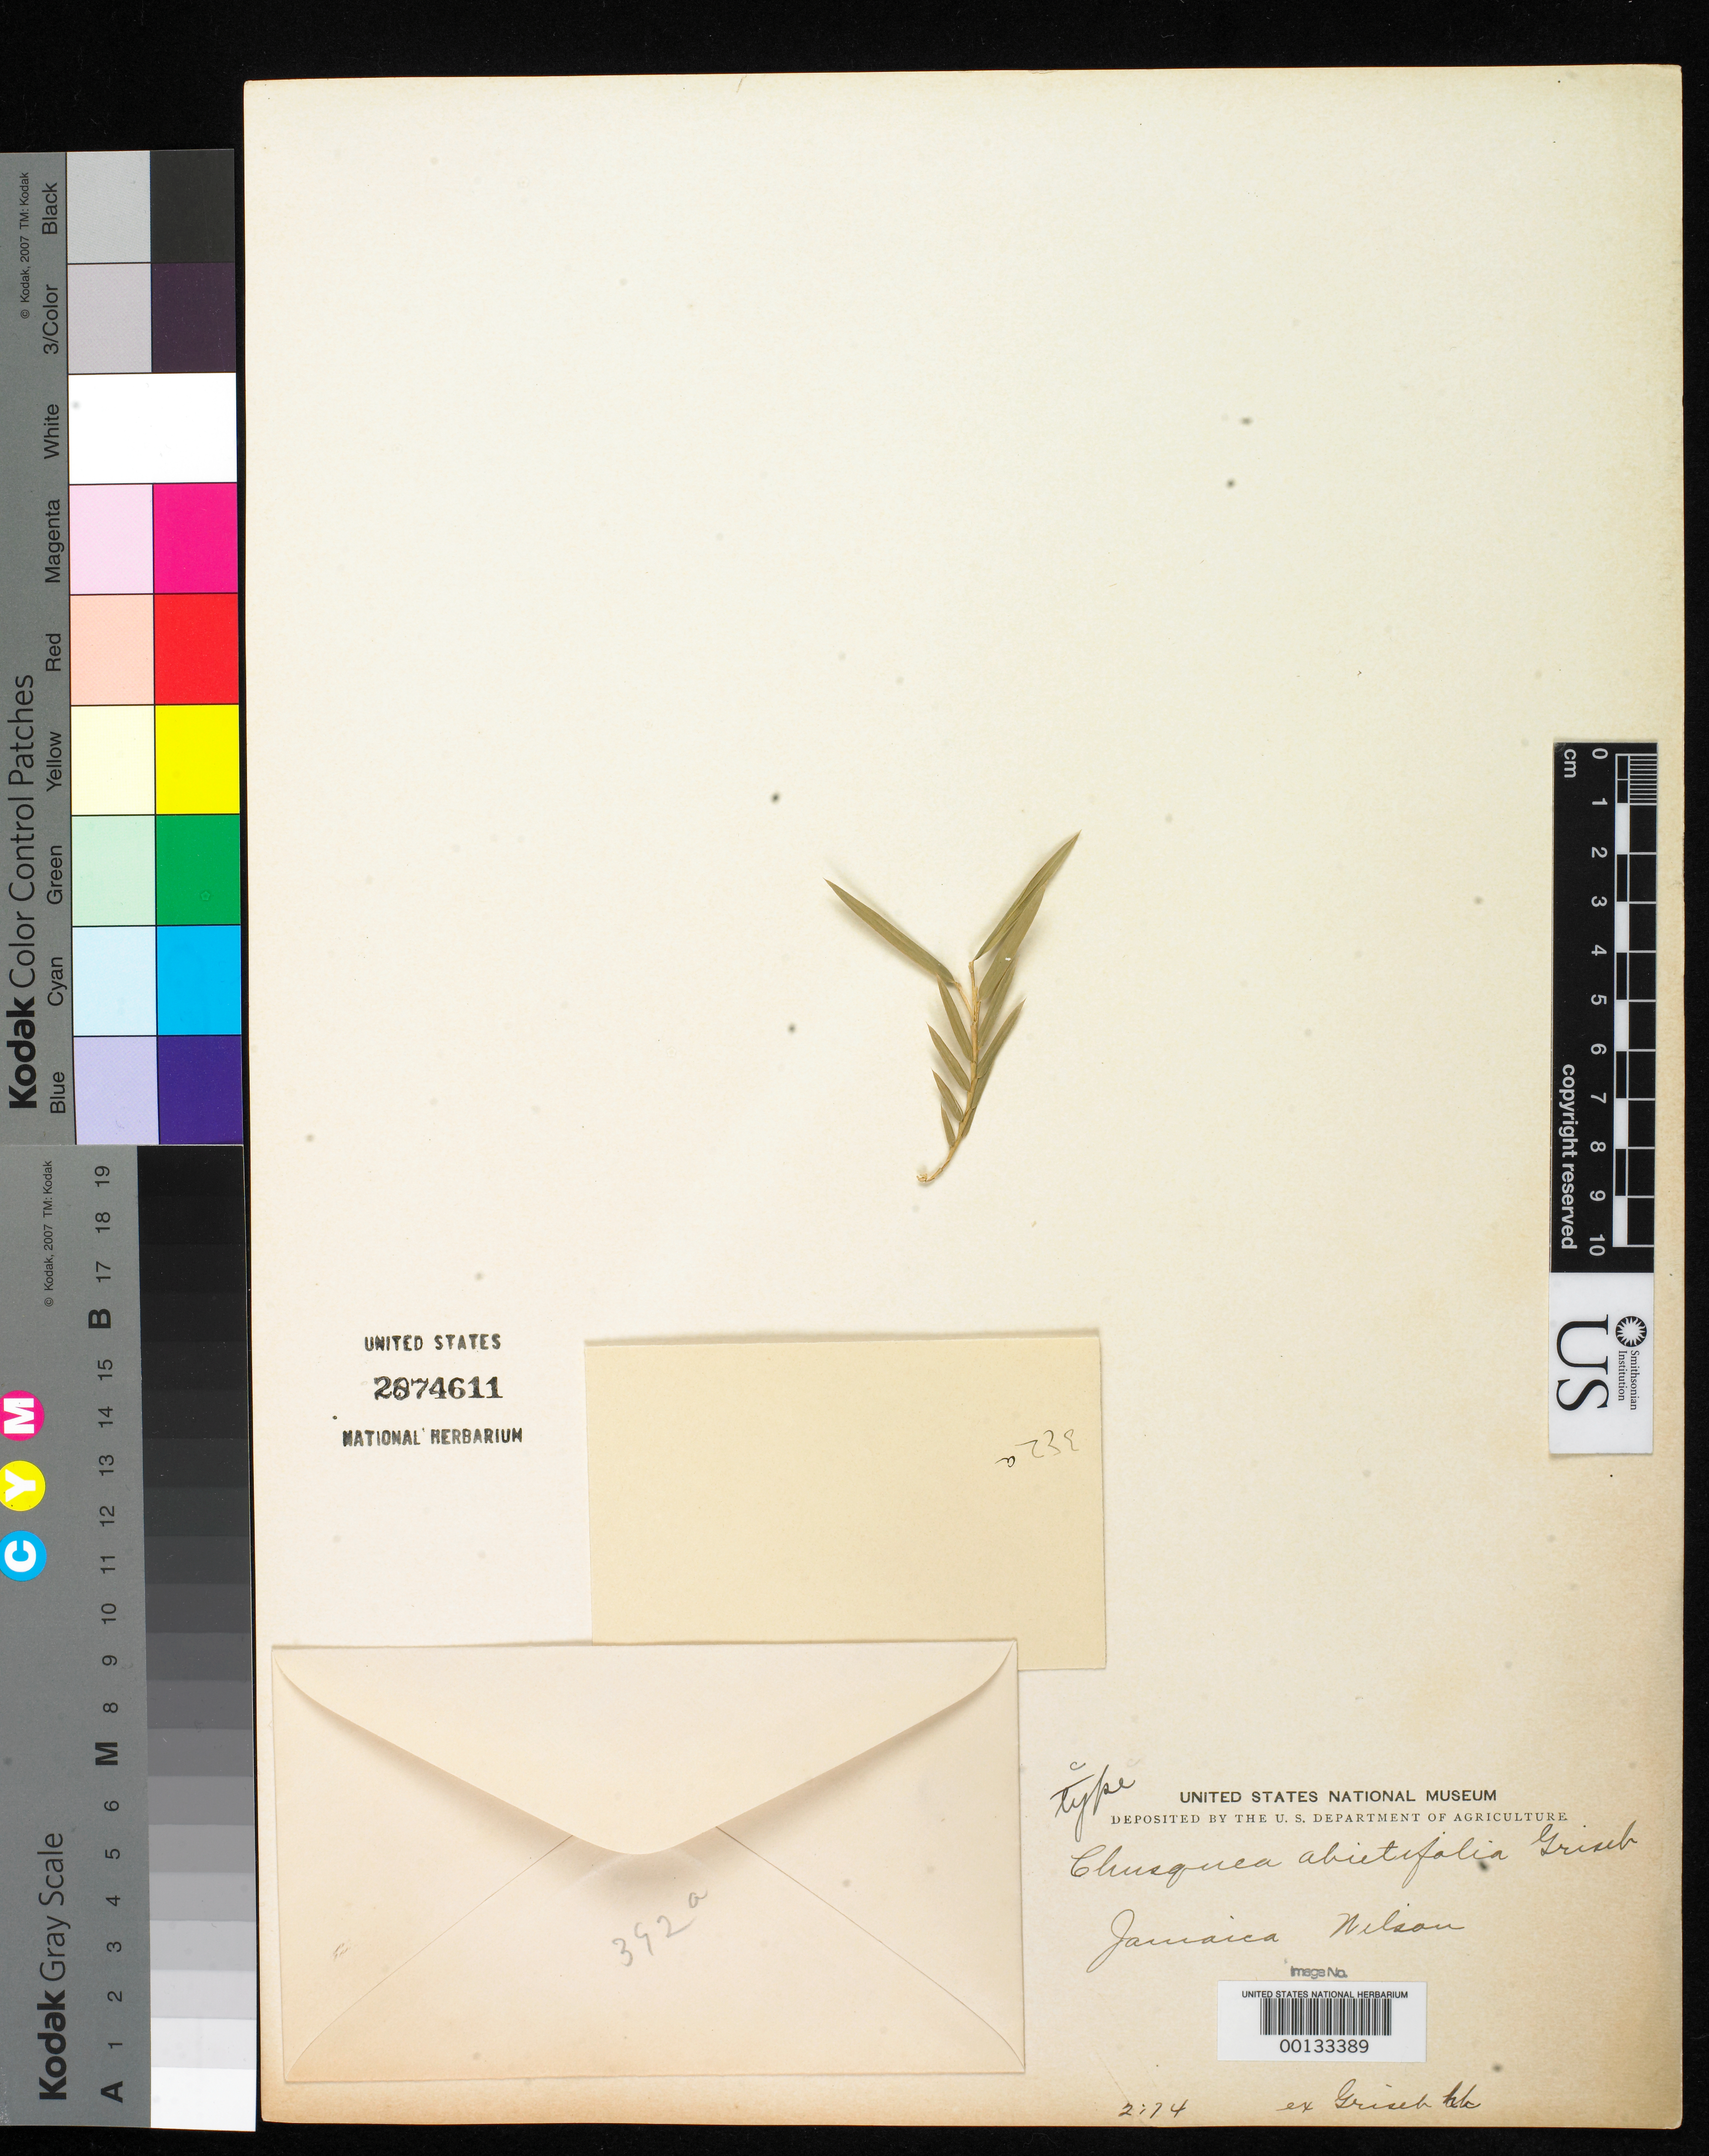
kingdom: Plantae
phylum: Tracheophyta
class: Liliopsida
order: Poales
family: Poaceae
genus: Chusquea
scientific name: Chusquea abietifolia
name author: Griseb.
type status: Type Material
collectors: N. Wilson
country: Jamaica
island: Greater Antilles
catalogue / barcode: US 2874611